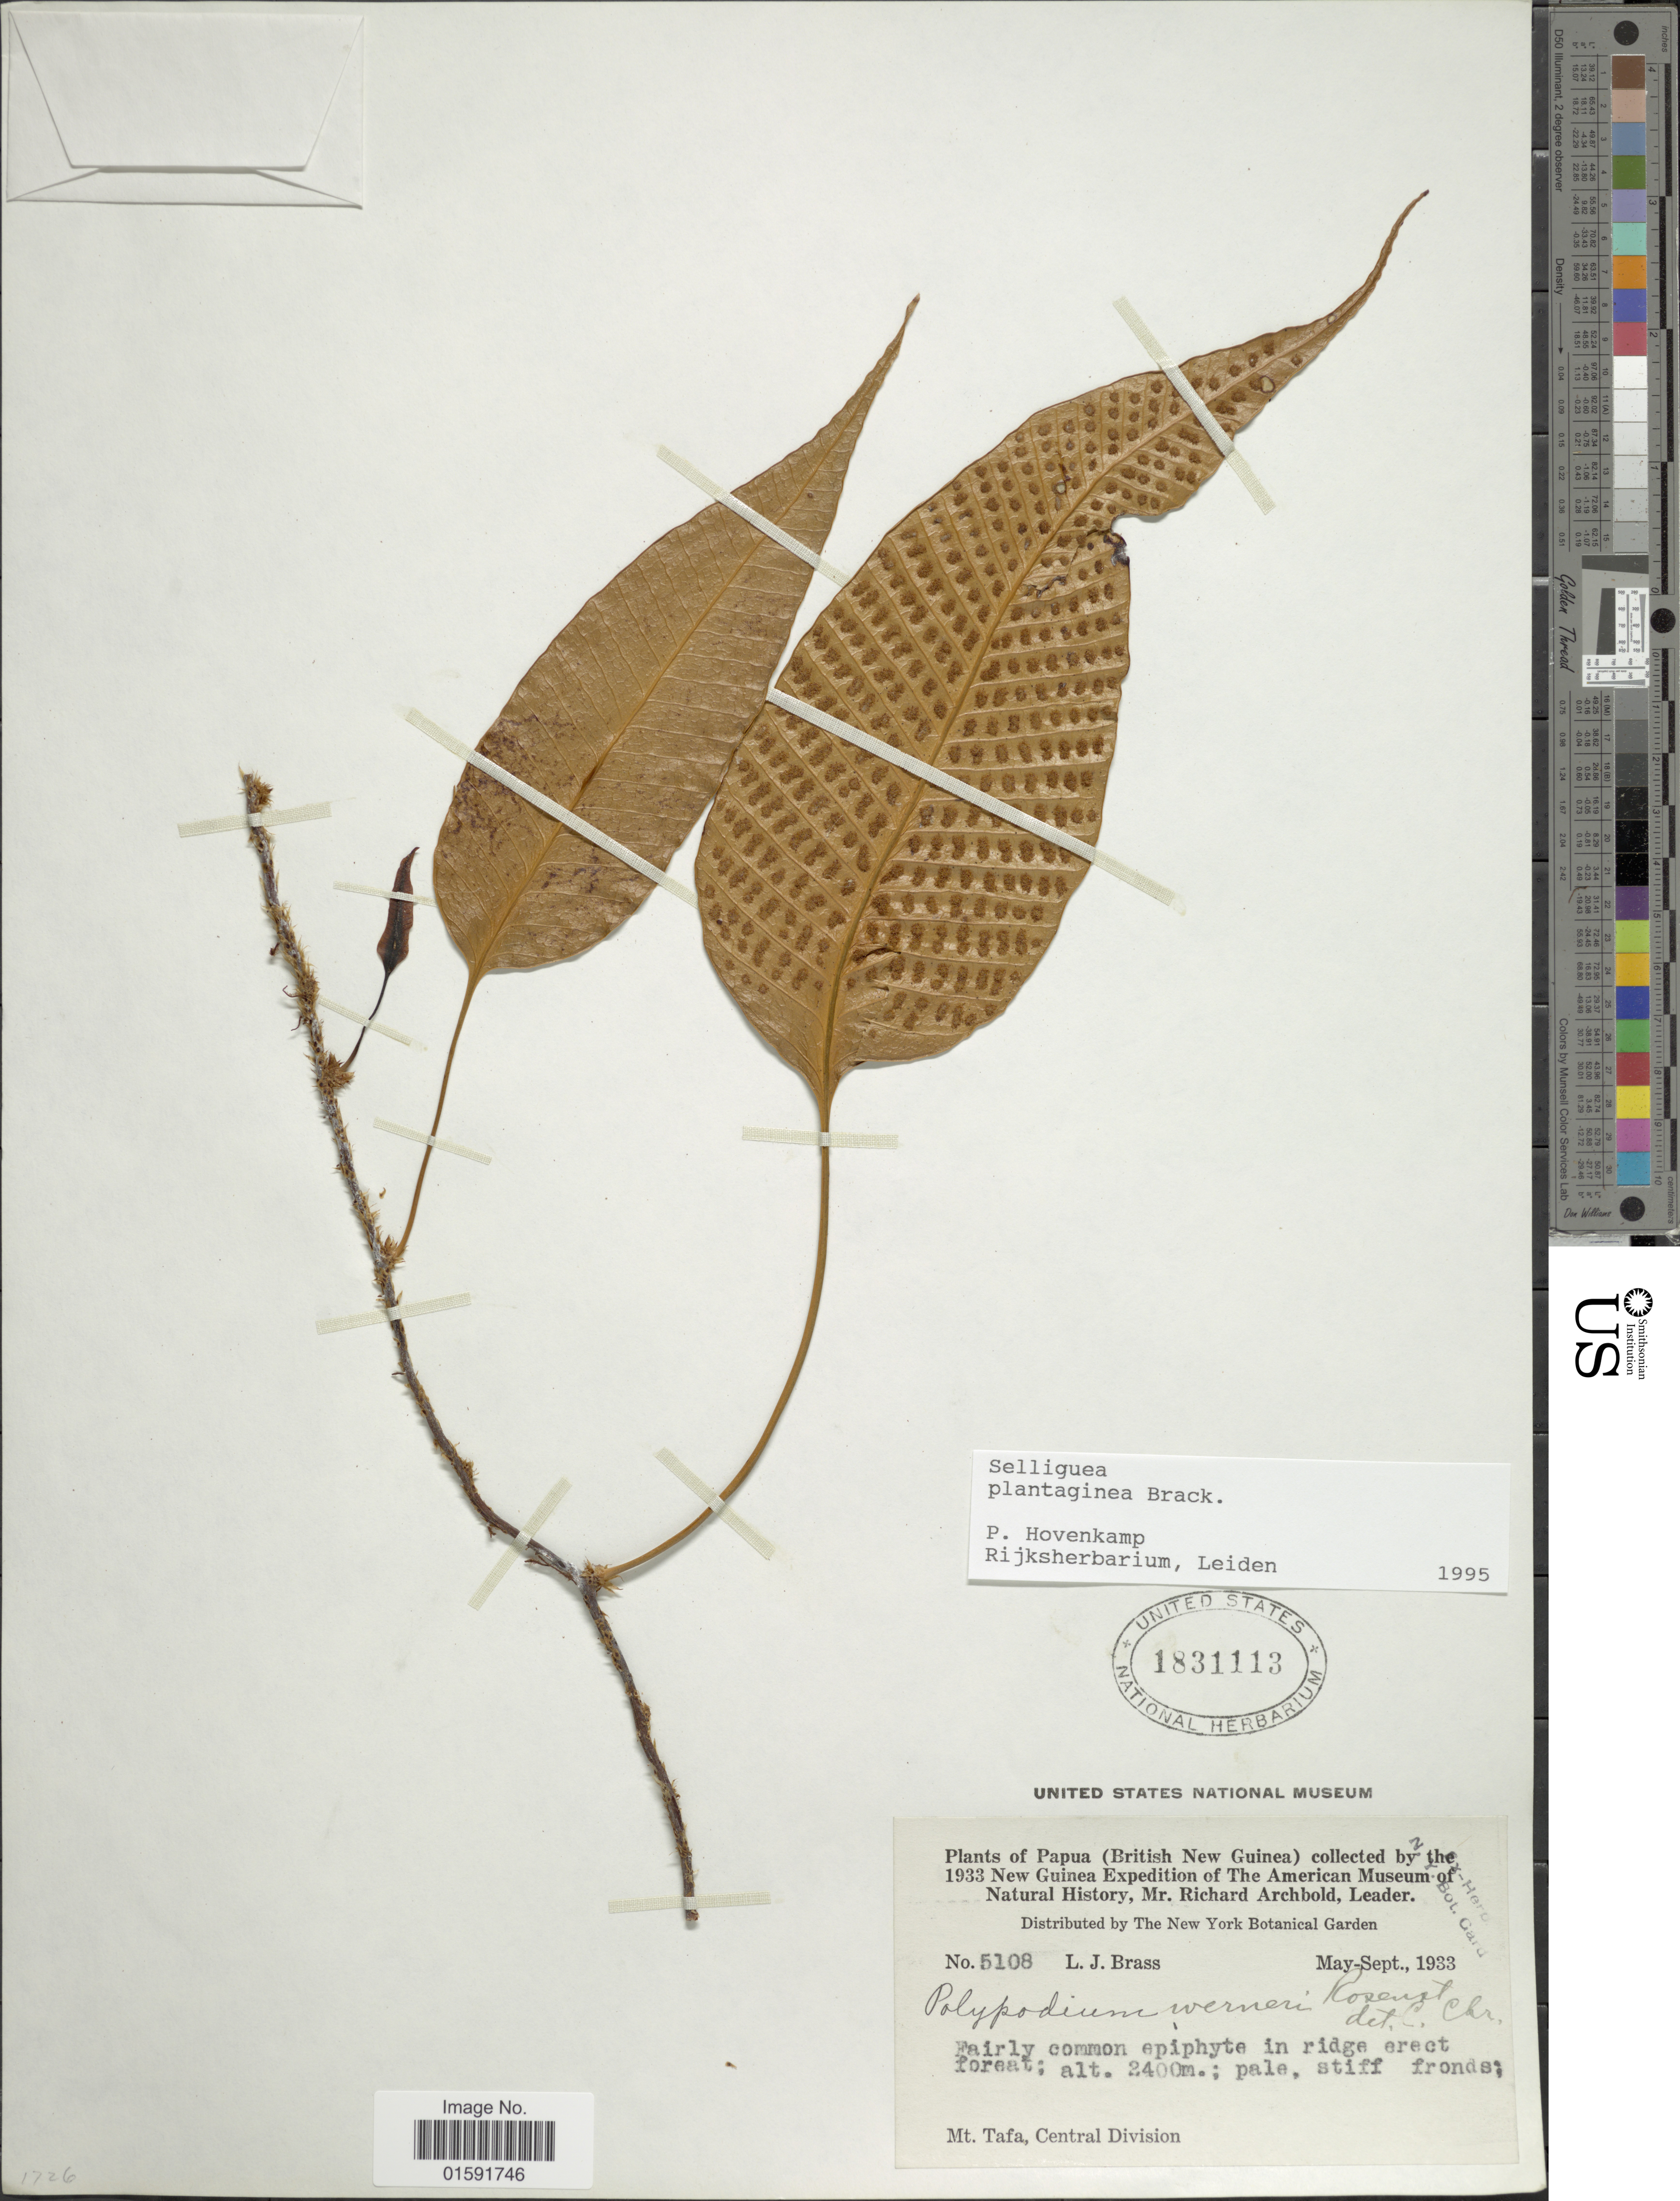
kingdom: Plantae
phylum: Tracheophyta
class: Polypodiopsida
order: Polypodiales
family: Polypodiaceae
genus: Selliguea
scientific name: Selliguea plantaginea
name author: Brack. in Wilkes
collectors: L. J. Brass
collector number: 5108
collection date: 1933-05/1933-09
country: Papua New Guinea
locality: Mt.. Tafa, Central Division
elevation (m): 732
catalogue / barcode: US 183113